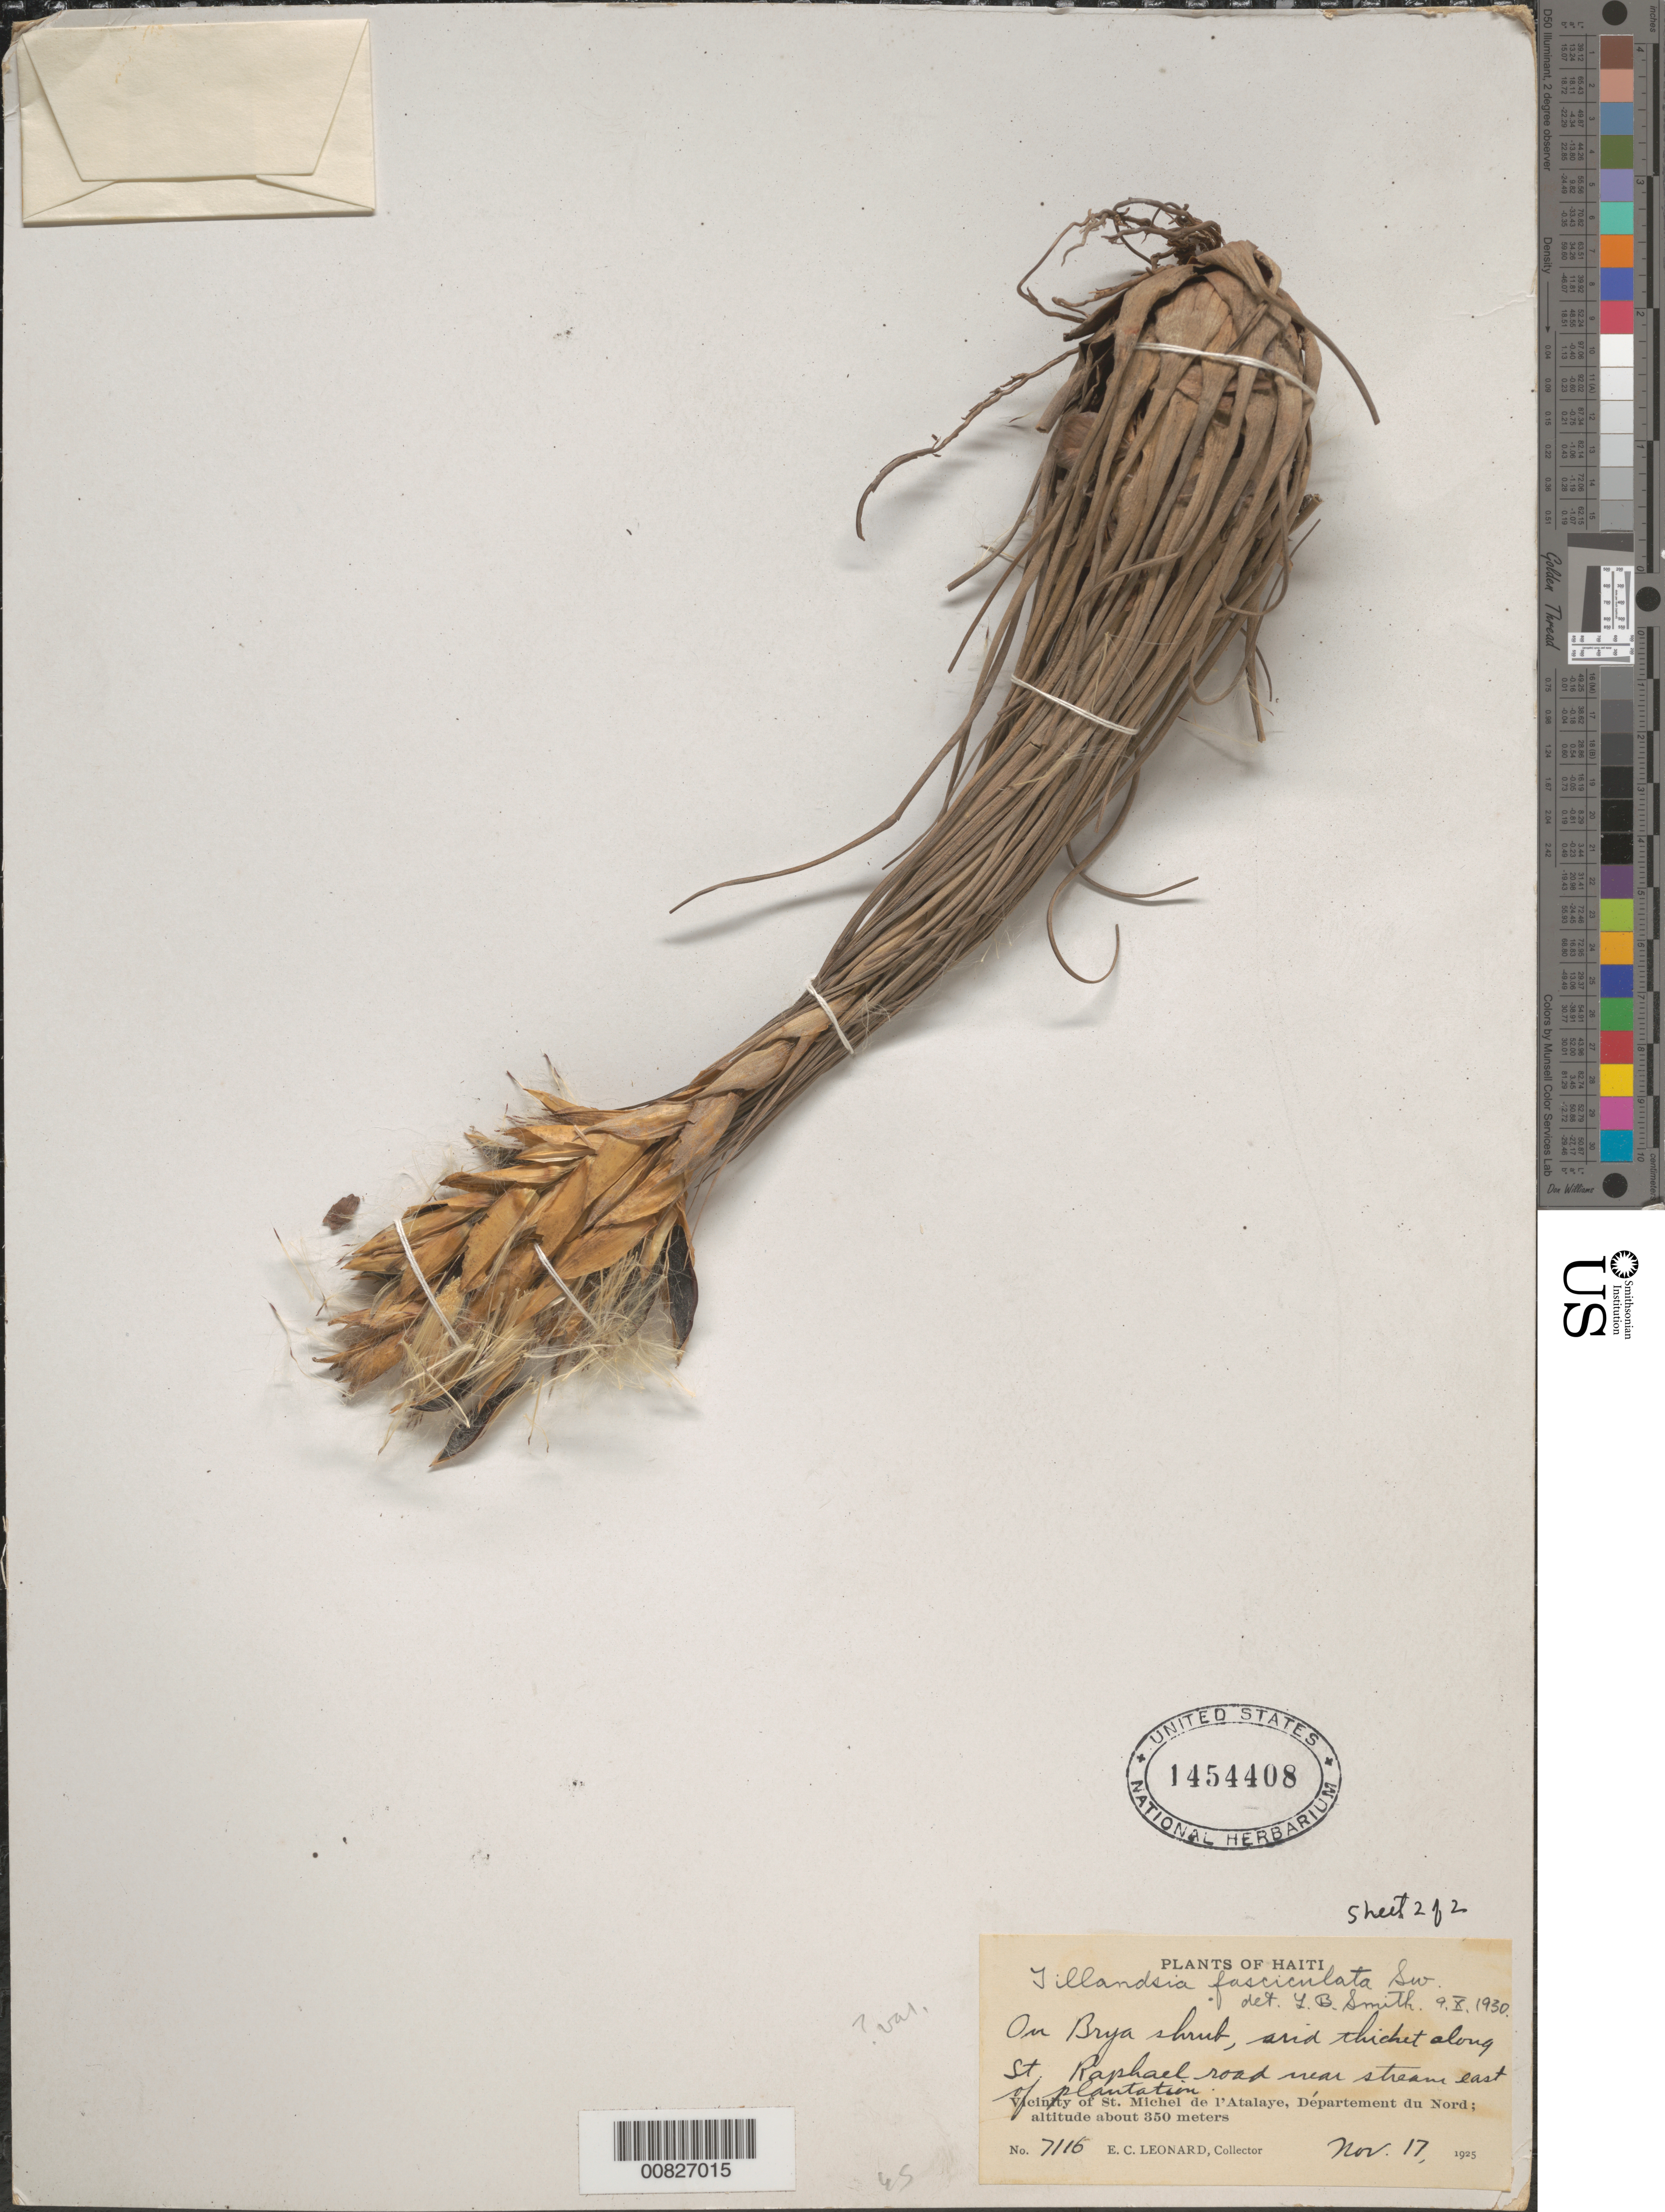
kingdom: Plantae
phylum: Tracheophyta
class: Liliopsida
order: Poales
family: Bromeliaceae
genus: Tillandsia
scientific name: Tillandsia fasciculata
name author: Sw.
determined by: Smith, Lyman B., (US), NMNH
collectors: E. C. Leonard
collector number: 7116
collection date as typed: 17 Nov 1925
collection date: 1925-11-17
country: Haiti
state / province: Nord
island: Hispaniola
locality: Vicinity of St. Michel de l'Atalaye, Département du Nord. Arid thicket along St Raphael road near stream east of plantation.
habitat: In Brya shrub. Arid thicket near stream.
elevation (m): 350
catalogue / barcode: US 1454408